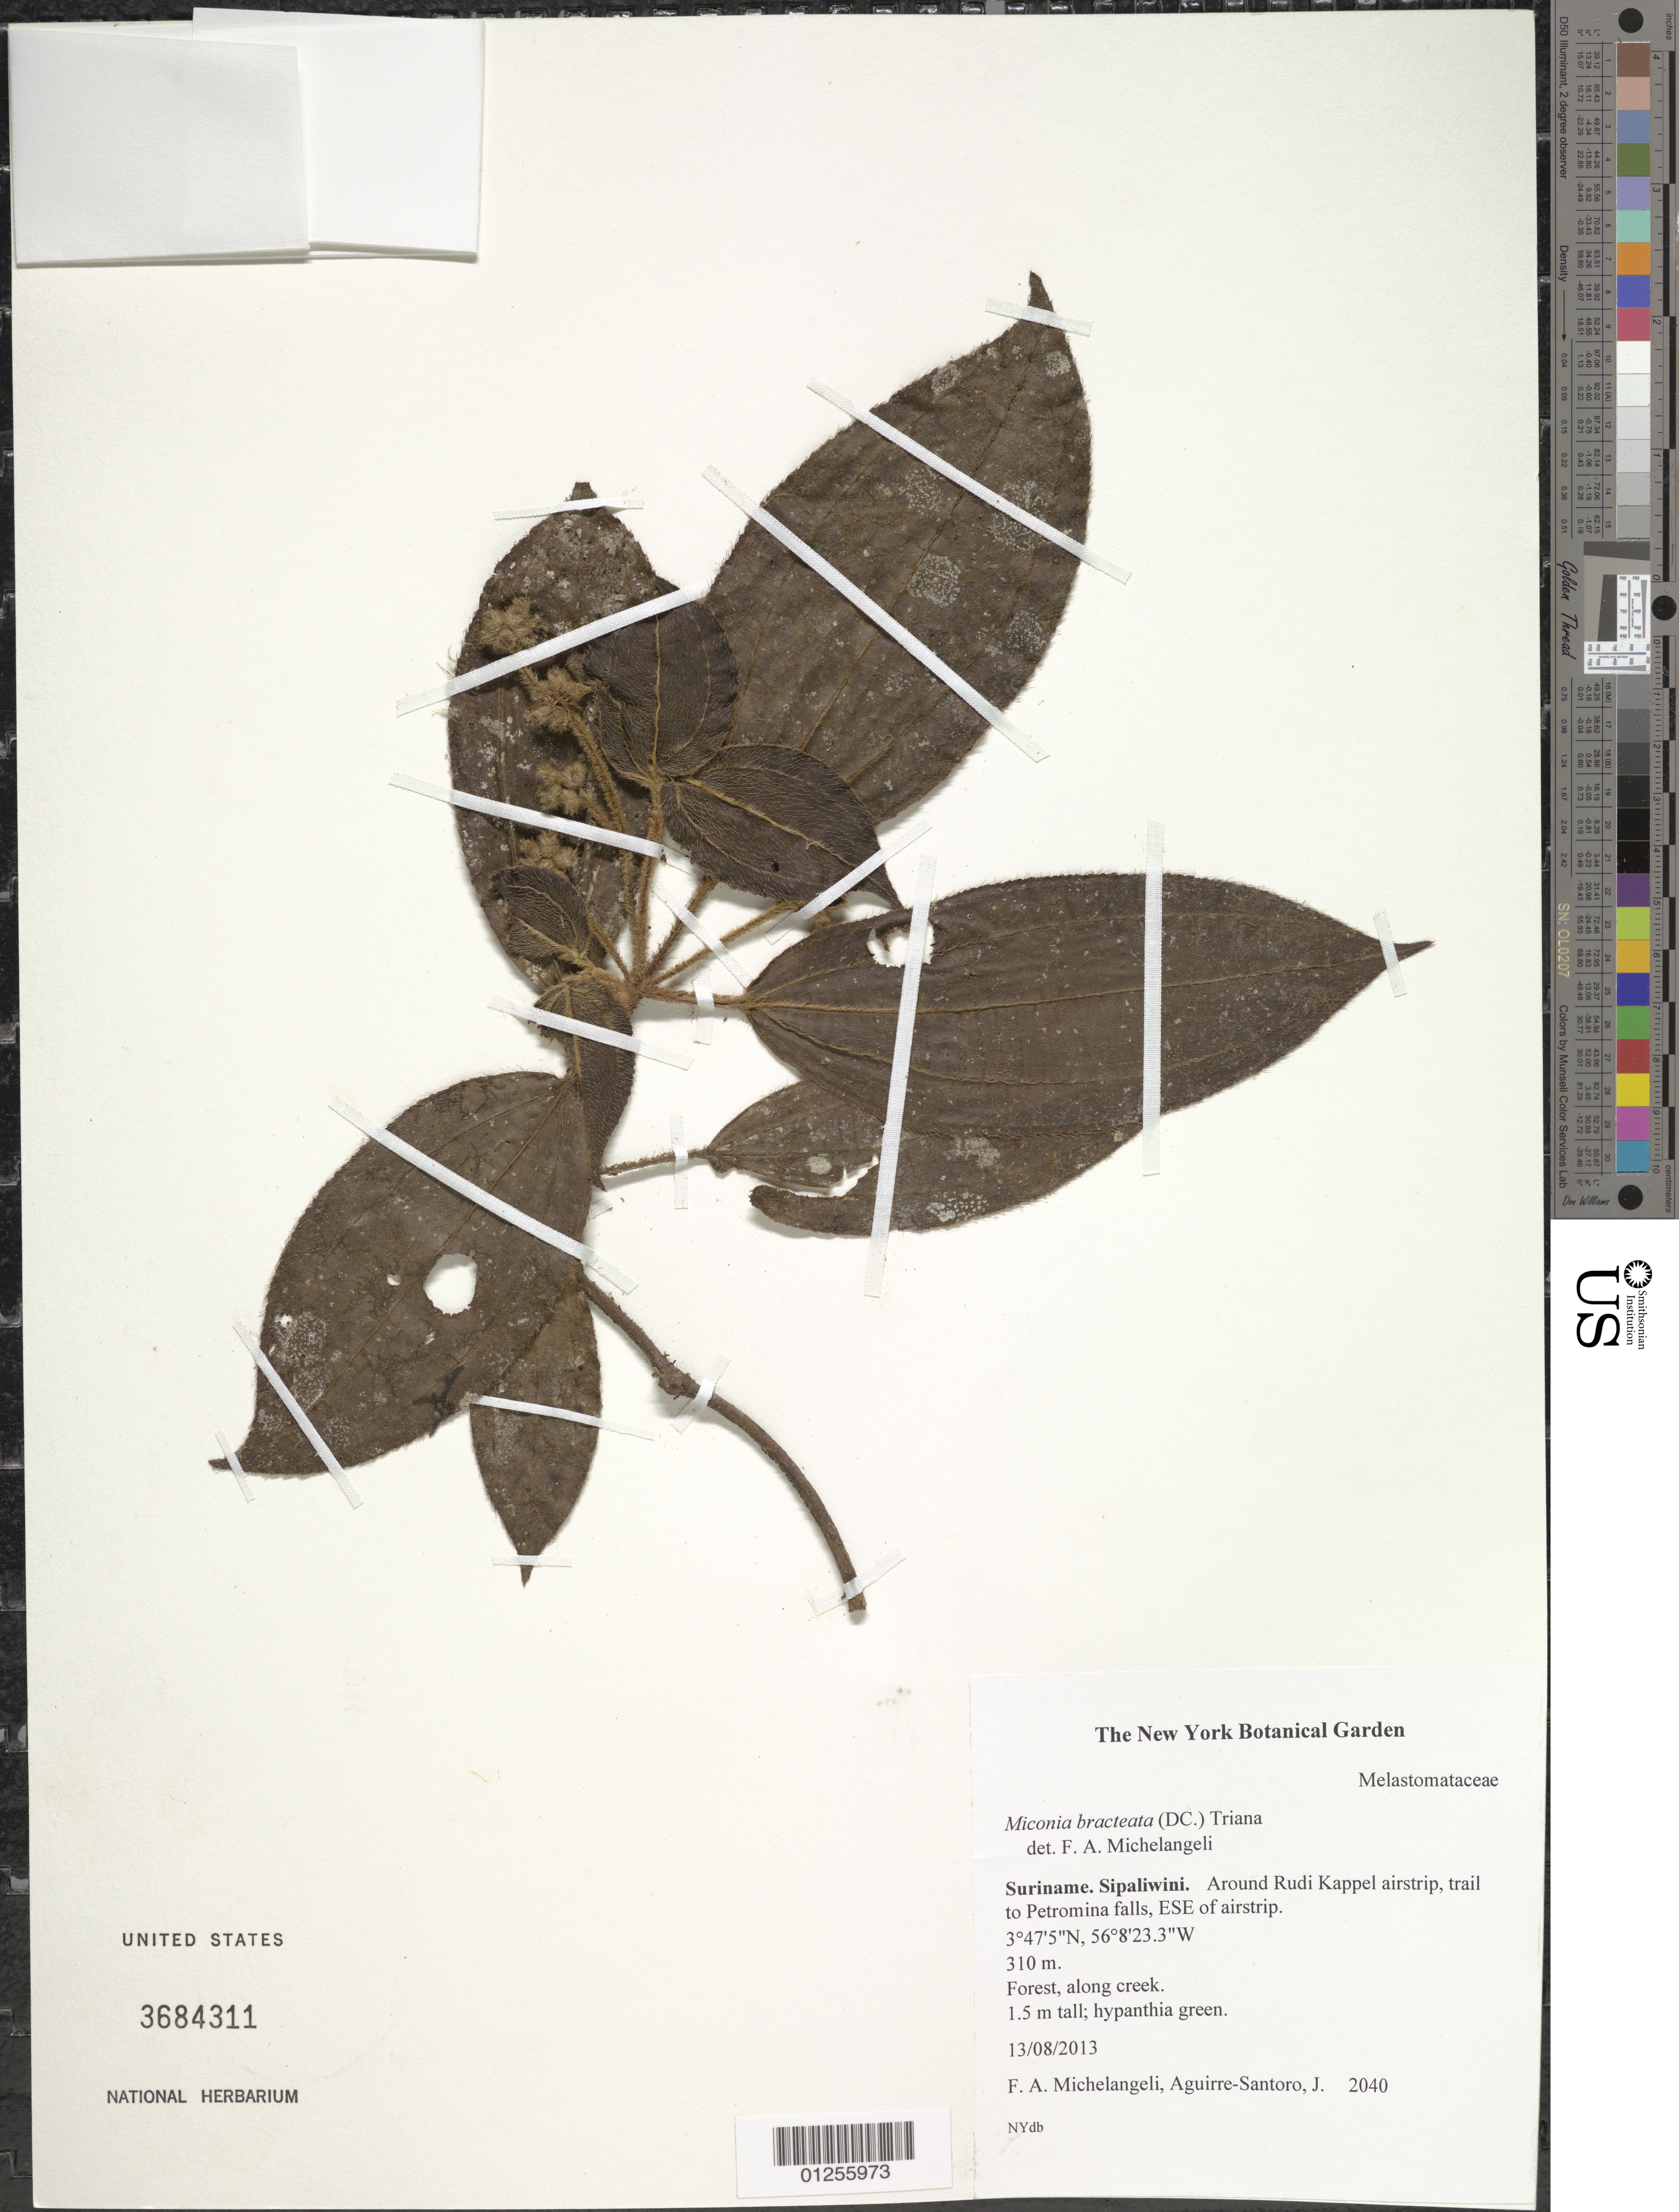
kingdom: Plantae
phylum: Tracheophyta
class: Magnoliopsida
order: Myrtales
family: Melastomataceae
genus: Miconia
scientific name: Miconia bracteata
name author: (DC.) Triana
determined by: Michelangeli, F. A.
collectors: F. A. Michelangeli & J. Aguirre-Santoro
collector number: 2040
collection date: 2013-08-13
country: Suriname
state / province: Sipaliwini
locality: Around Rudi Kappel airstrip, trail to Petromina falls, ESE of airport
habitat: Forest, along creek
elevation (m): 310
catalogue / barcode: US 3684311